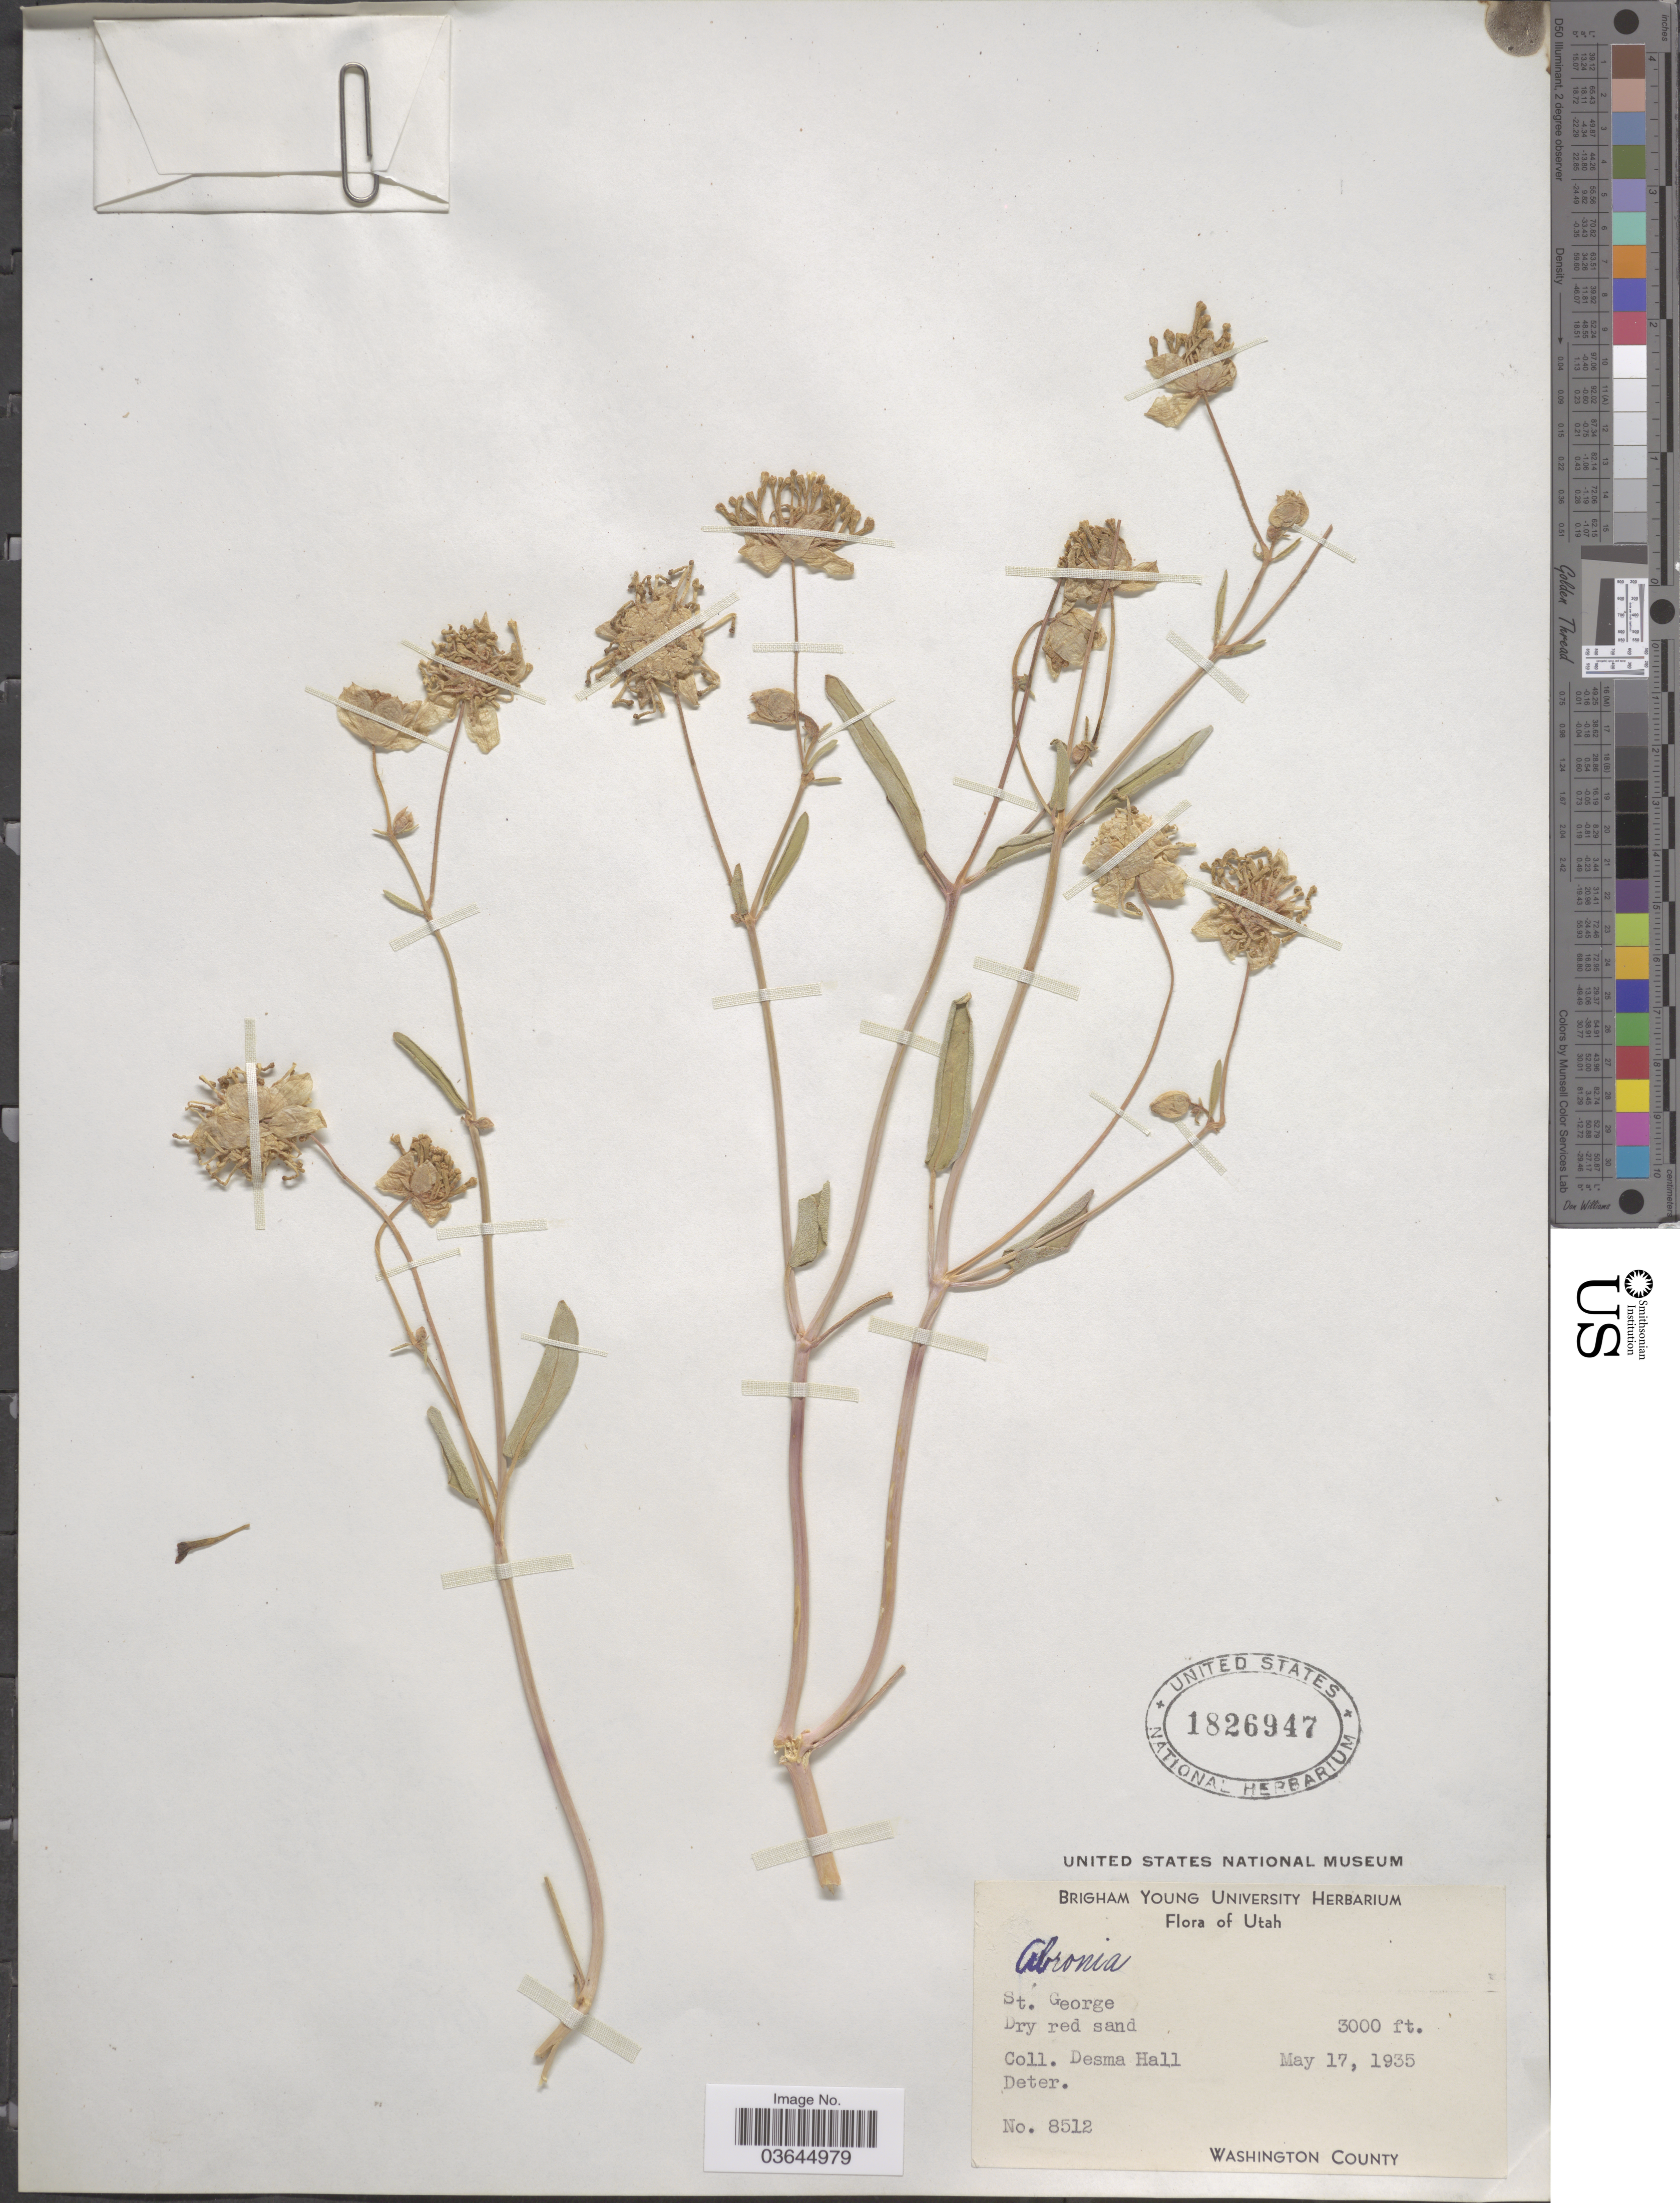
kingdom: Plantae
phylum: Tracheophyta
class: Magnoliopsida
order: Caryophyllales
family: Nyctaginaceae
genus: Abronia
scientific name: Abronia sp.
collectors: D. Hall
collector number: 8512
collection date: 1935-05-17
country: United States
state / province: Utah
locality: St. George. Washington County.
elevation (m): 914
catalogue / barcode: US 1826947